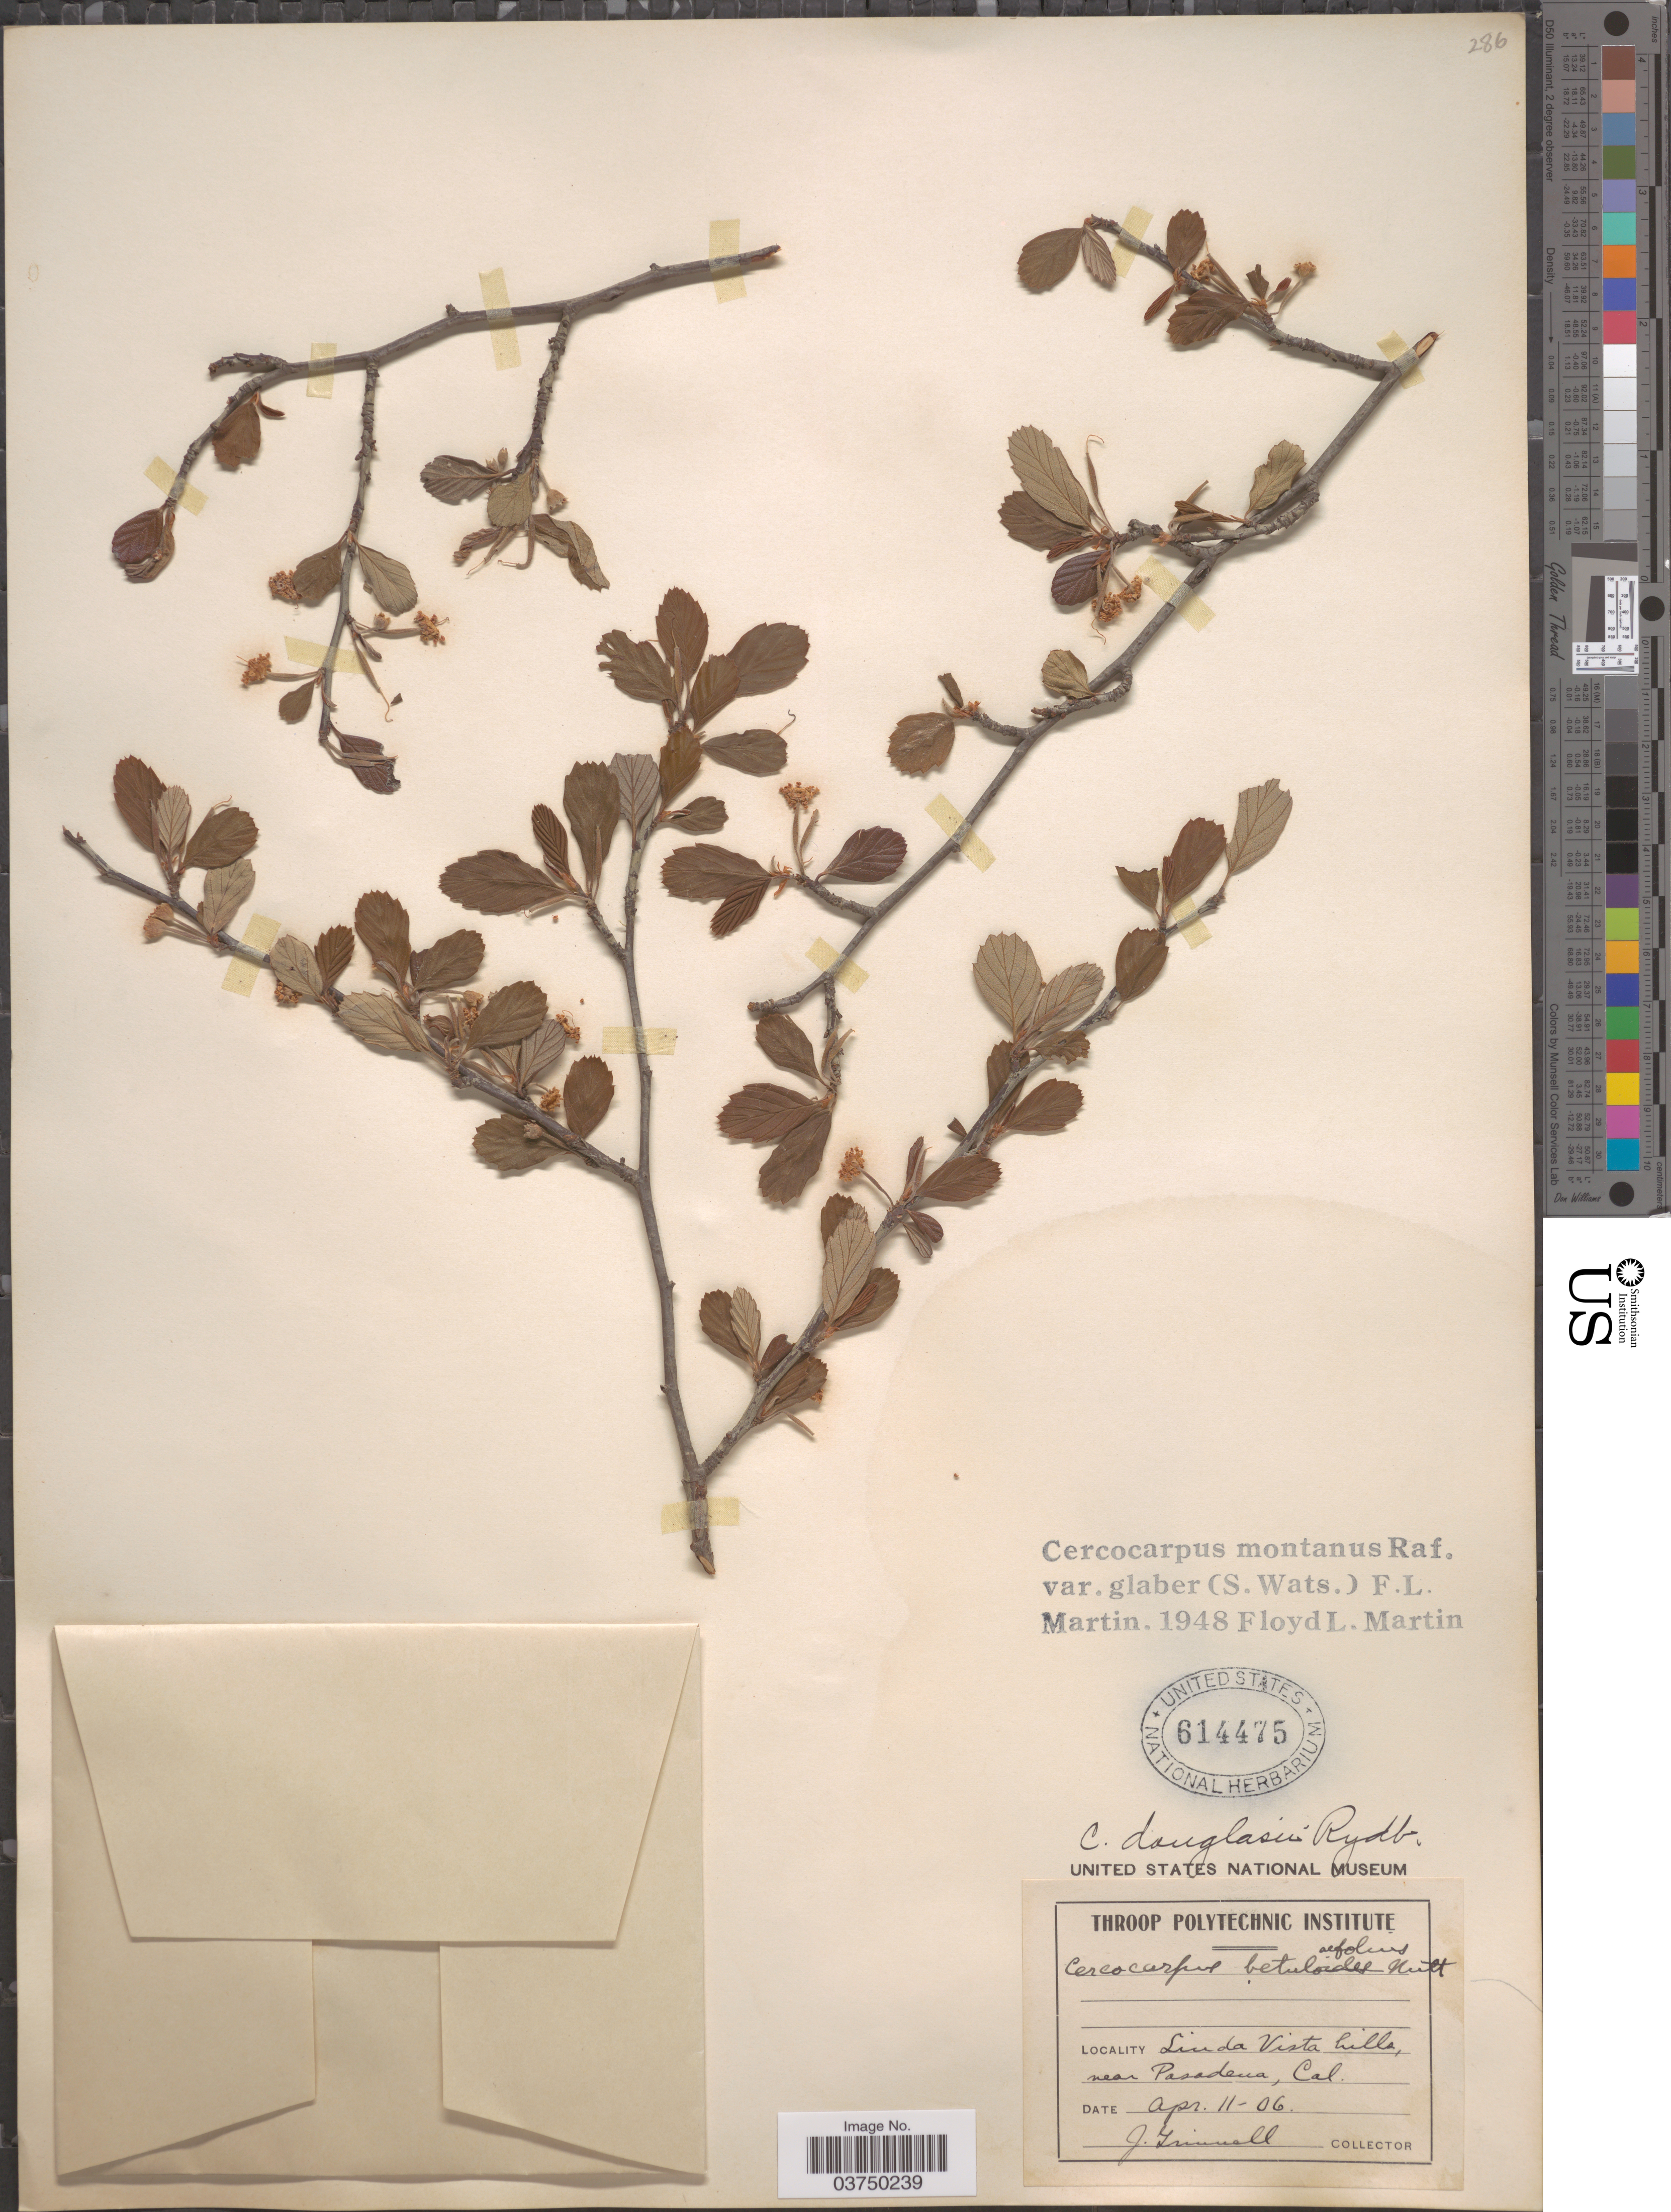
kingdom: Plantae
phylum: Tracheophyta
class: Magnoliopsida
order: Rosales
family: Rosaceae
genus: Cercocarpus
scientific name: Cercocarpus montanus var. glaber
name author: (S. Watson) F.L. Martin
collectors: J. Grinnell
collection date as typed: Transcribed d/m/y: 11/4/6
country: United States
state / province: California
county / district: Los Angeles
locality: Linda Vista hills, near Pasadena.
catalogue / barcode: US 614475